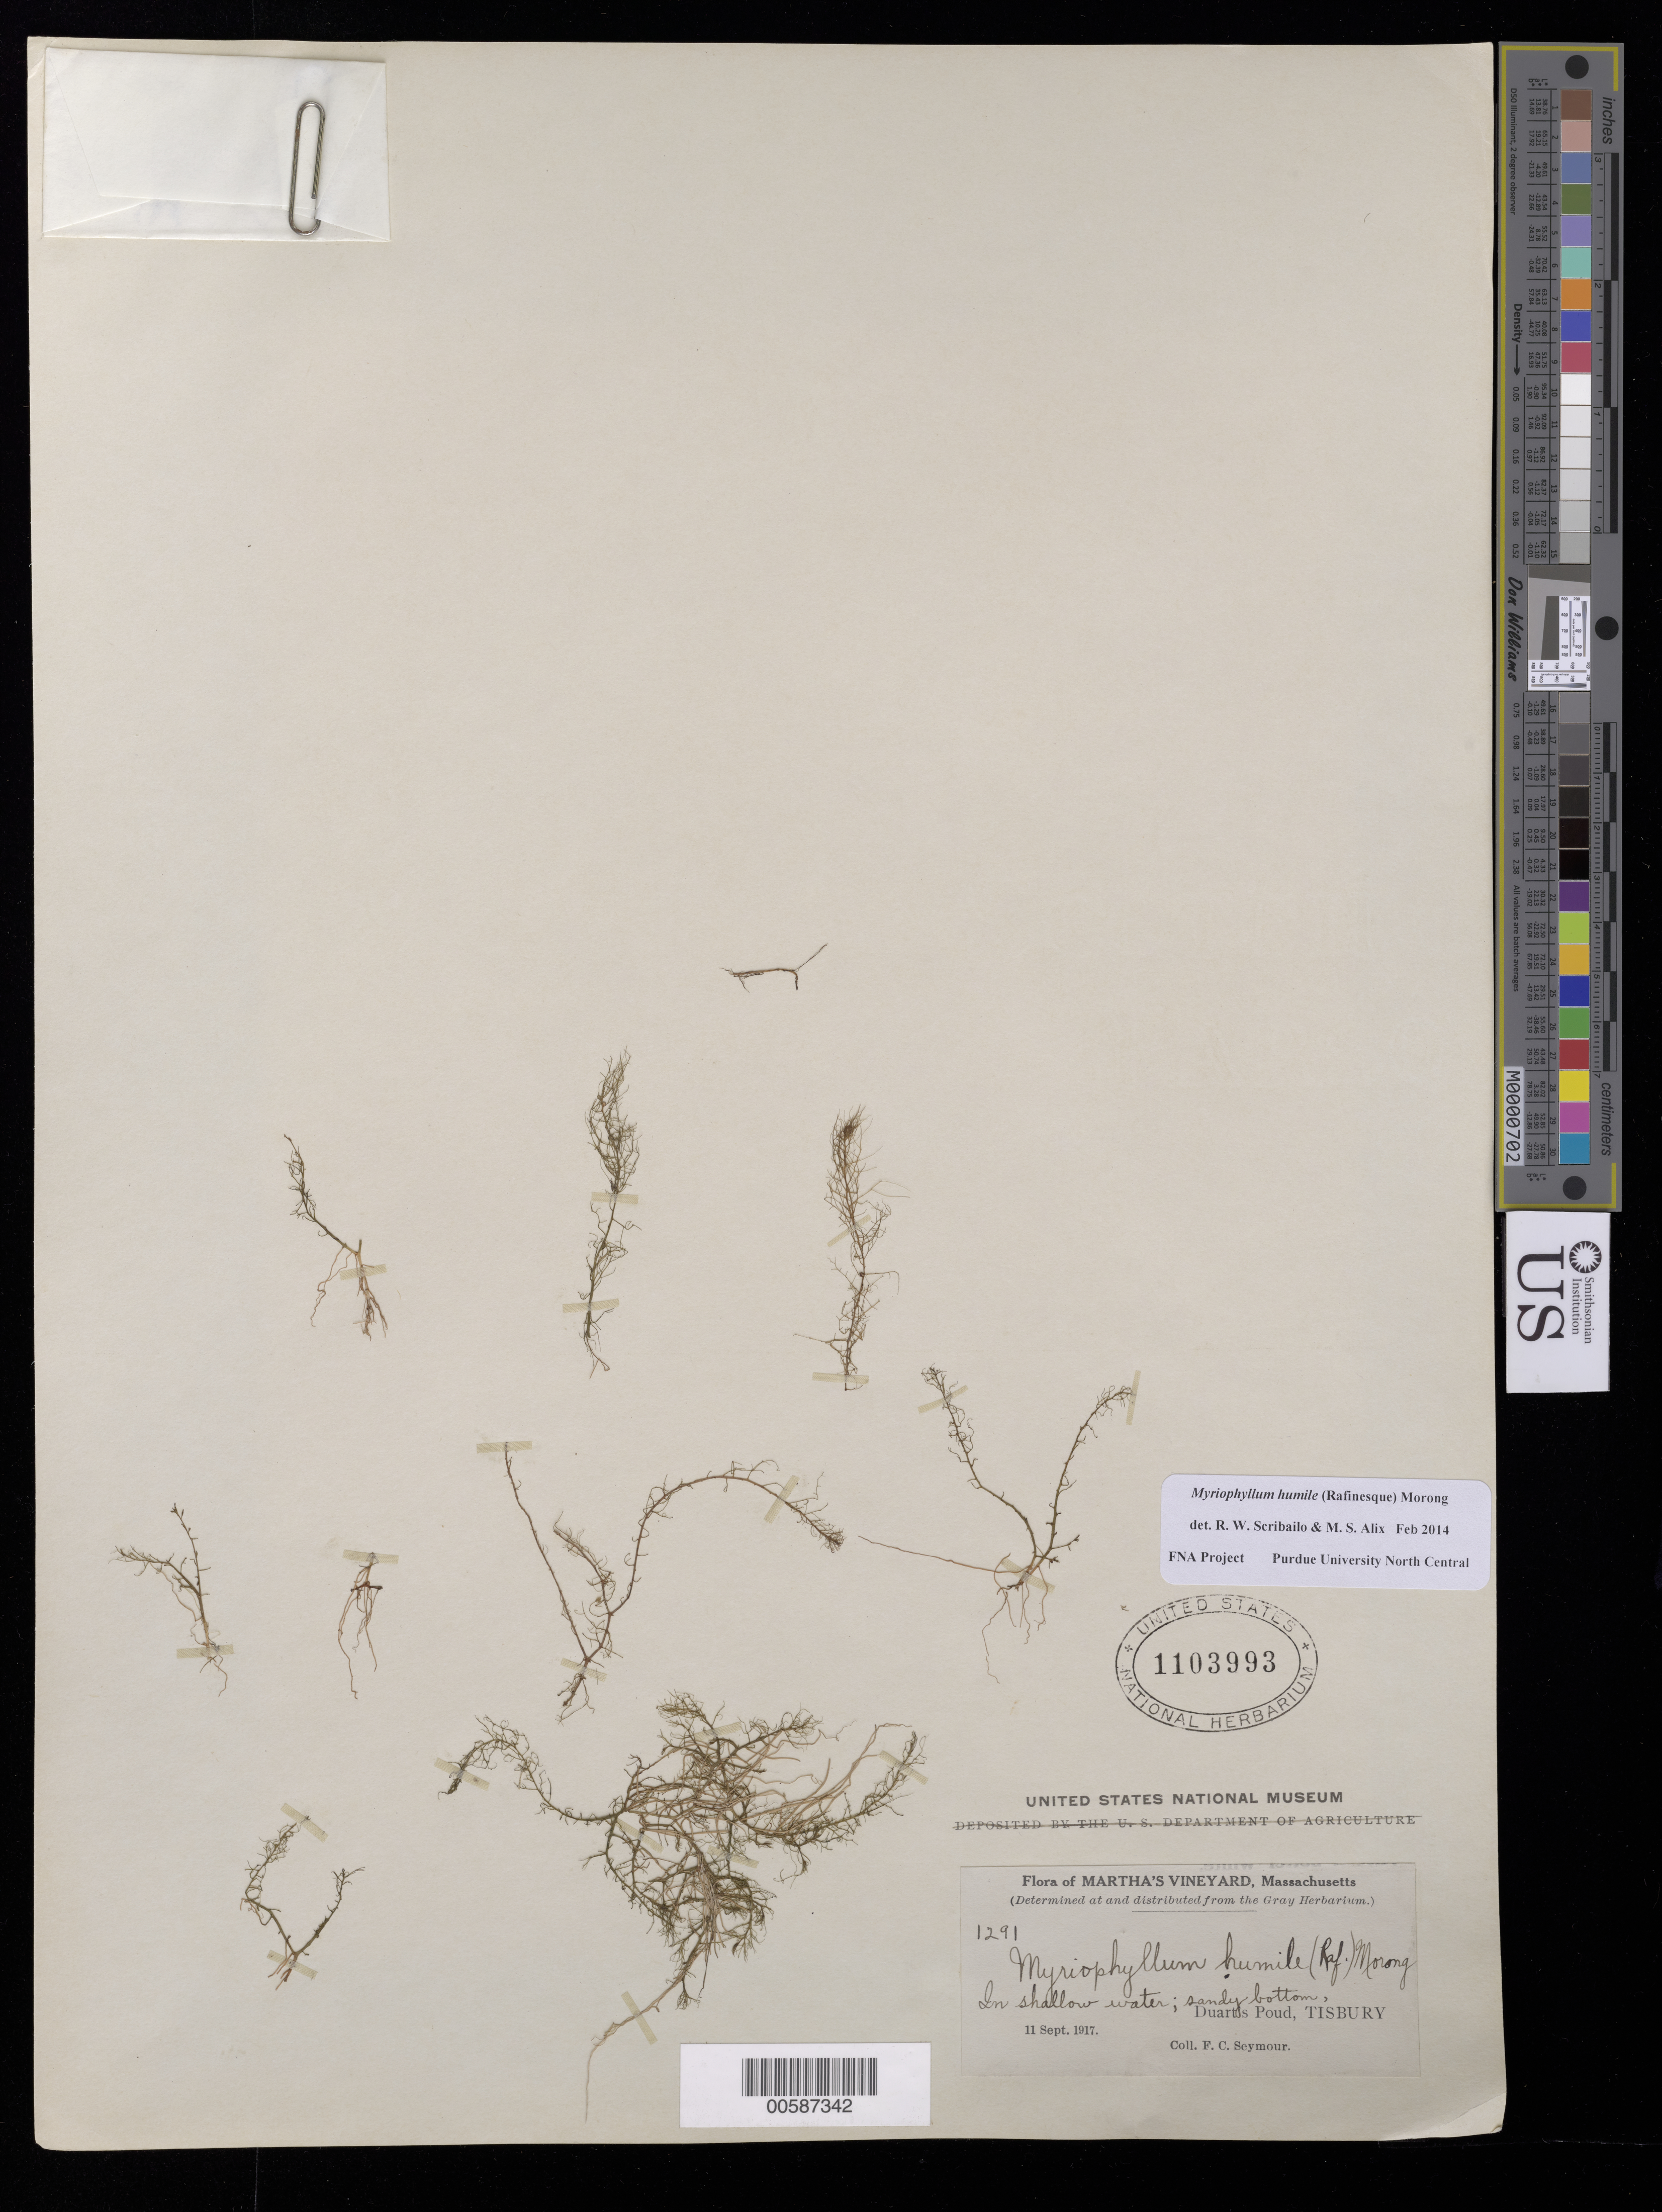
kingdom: Plantae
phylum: Tracheophyta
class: Magnoliopsida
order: Saxifragales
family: Haloragaceae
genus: Myriophyllum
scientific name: Myriophyllum humile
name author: (Raf.) Morong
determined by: Scribailo, R. W.; Alix, M. S.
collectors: F. C. Seymour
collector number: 1291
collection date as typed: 11 Sep 1917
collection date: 1917-09-11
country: United States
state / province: Massachusetts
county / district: Dukes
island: Martha's Vineyard Island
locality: Duart's Pond, Tisbury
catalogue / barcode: US 1103993